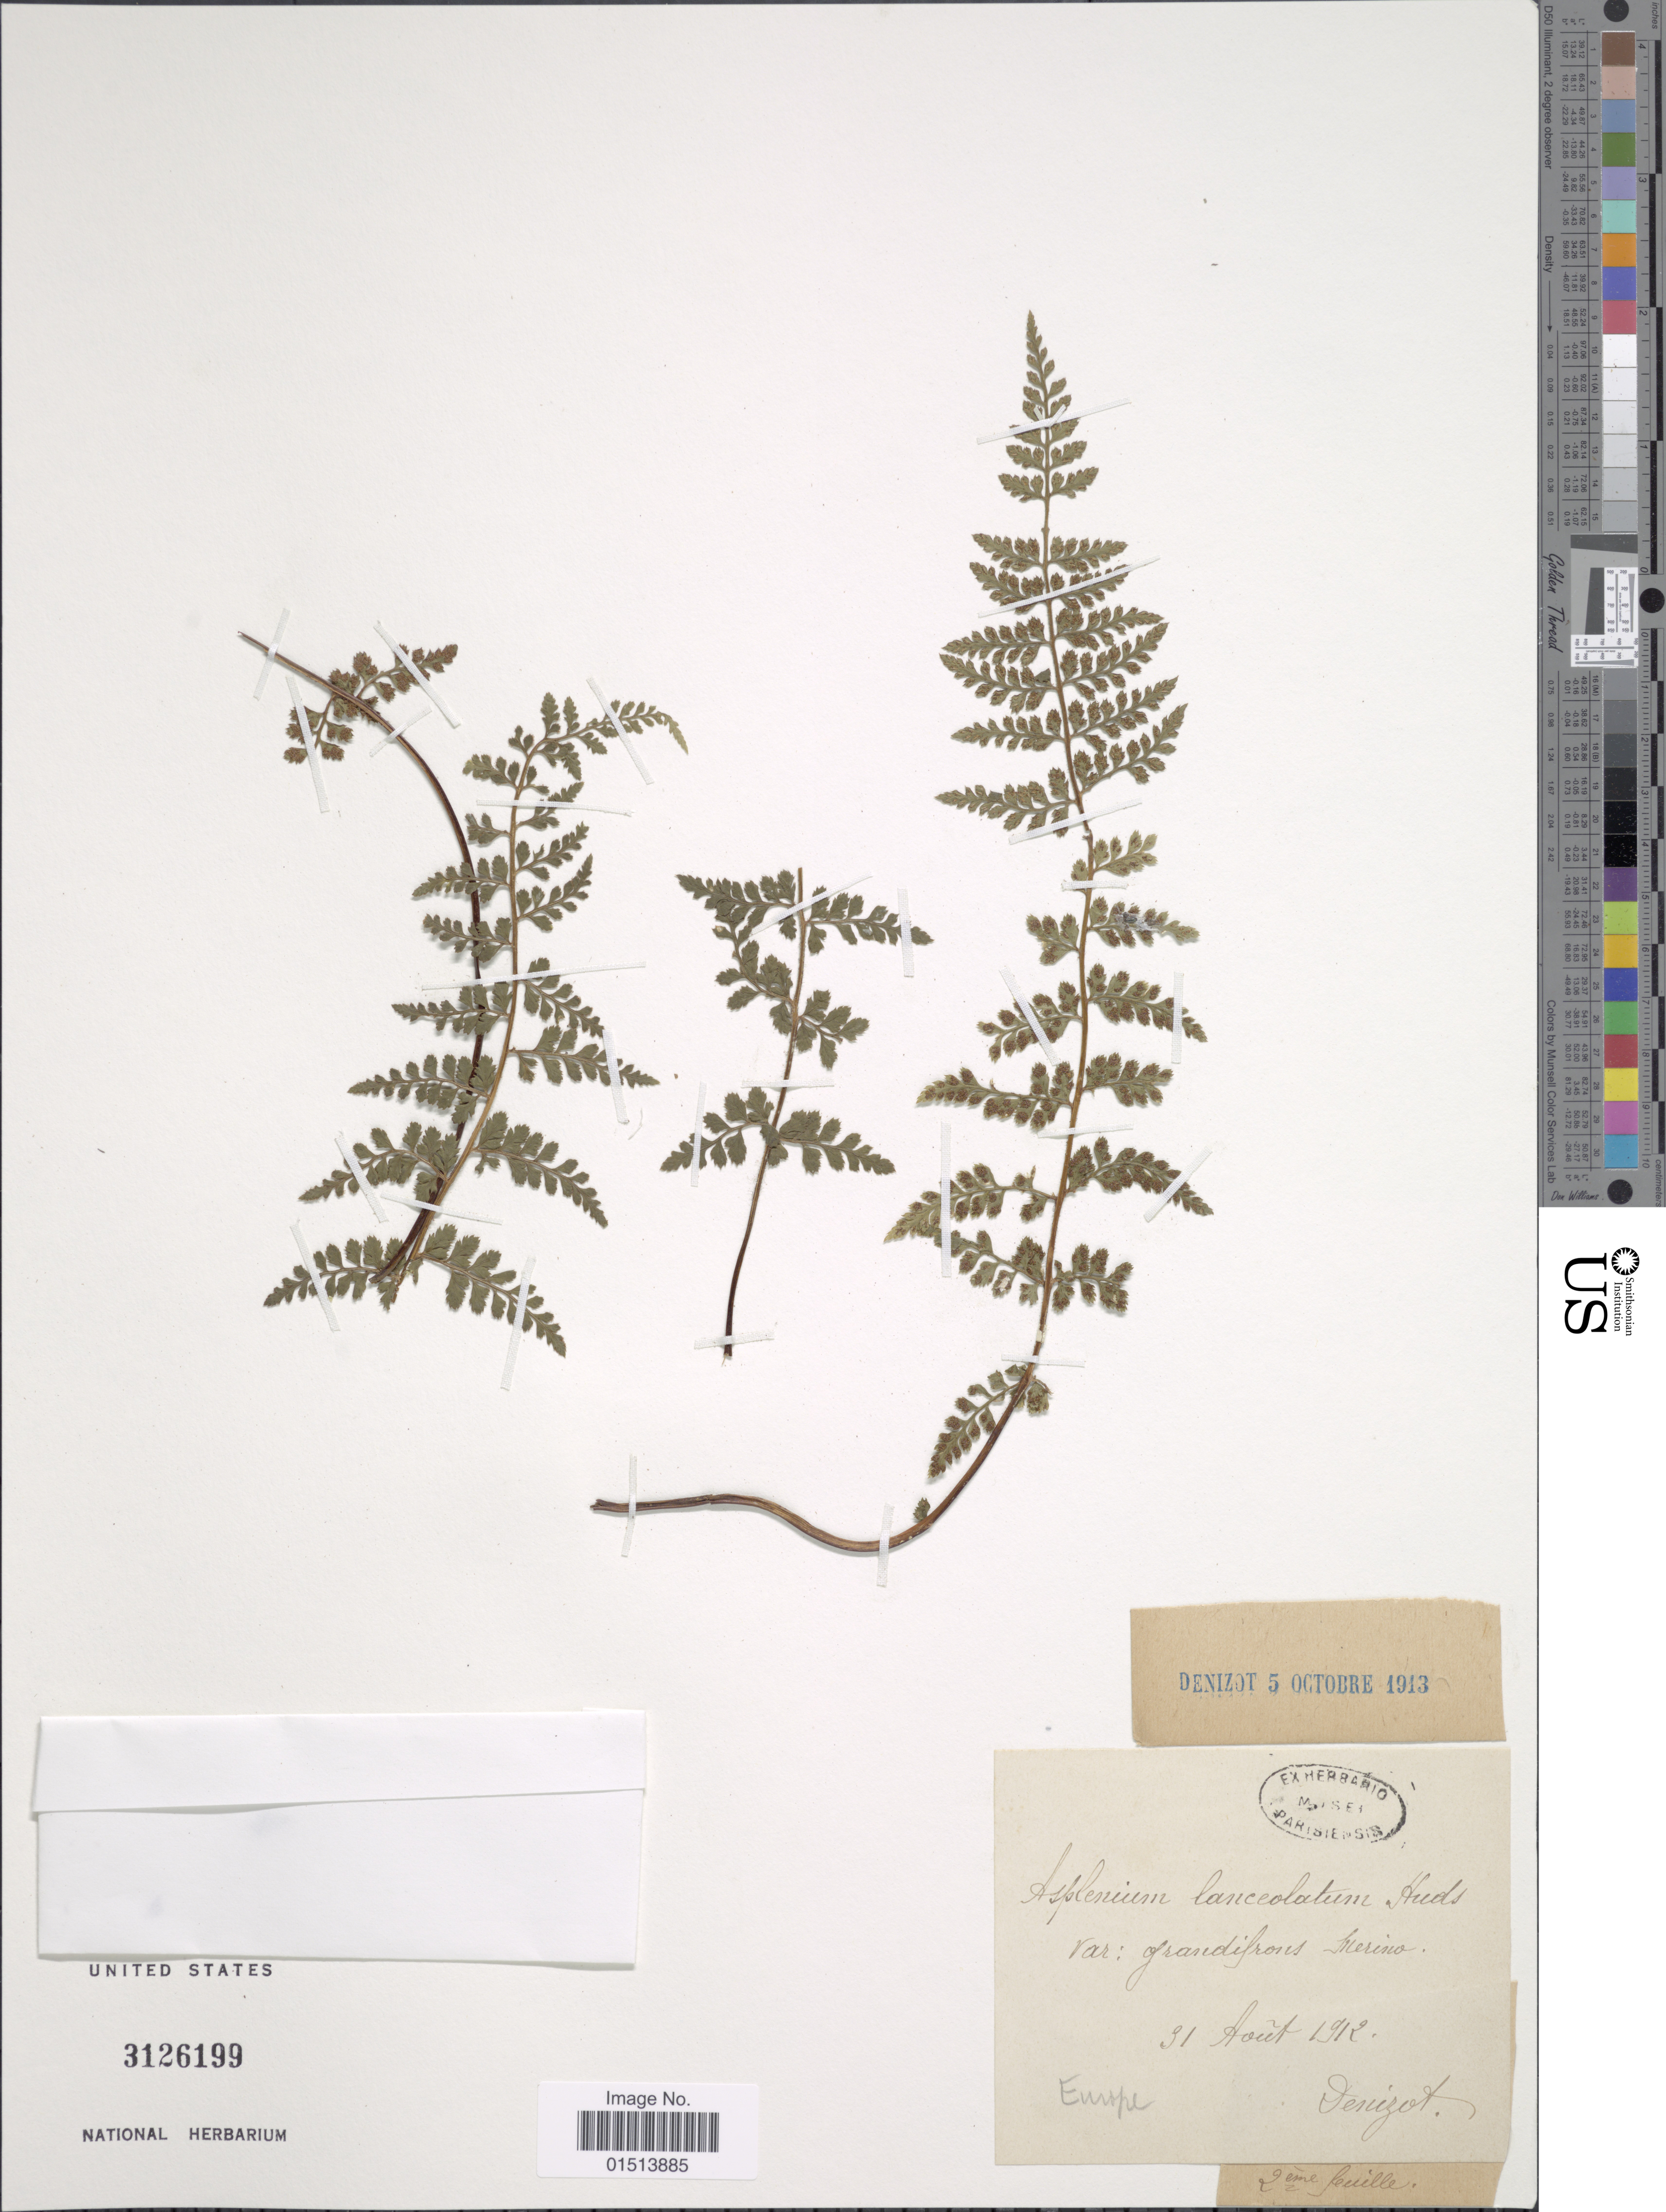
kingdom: Plantae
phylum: Tracheophyta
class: Polypodiopsida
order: Polypodiales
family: Aspleniaceae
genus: Asplenium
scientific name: Asplenium lanceolatum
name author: Huds.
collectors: G. Denizot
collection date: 1912-08-31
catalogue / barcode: US 3126199